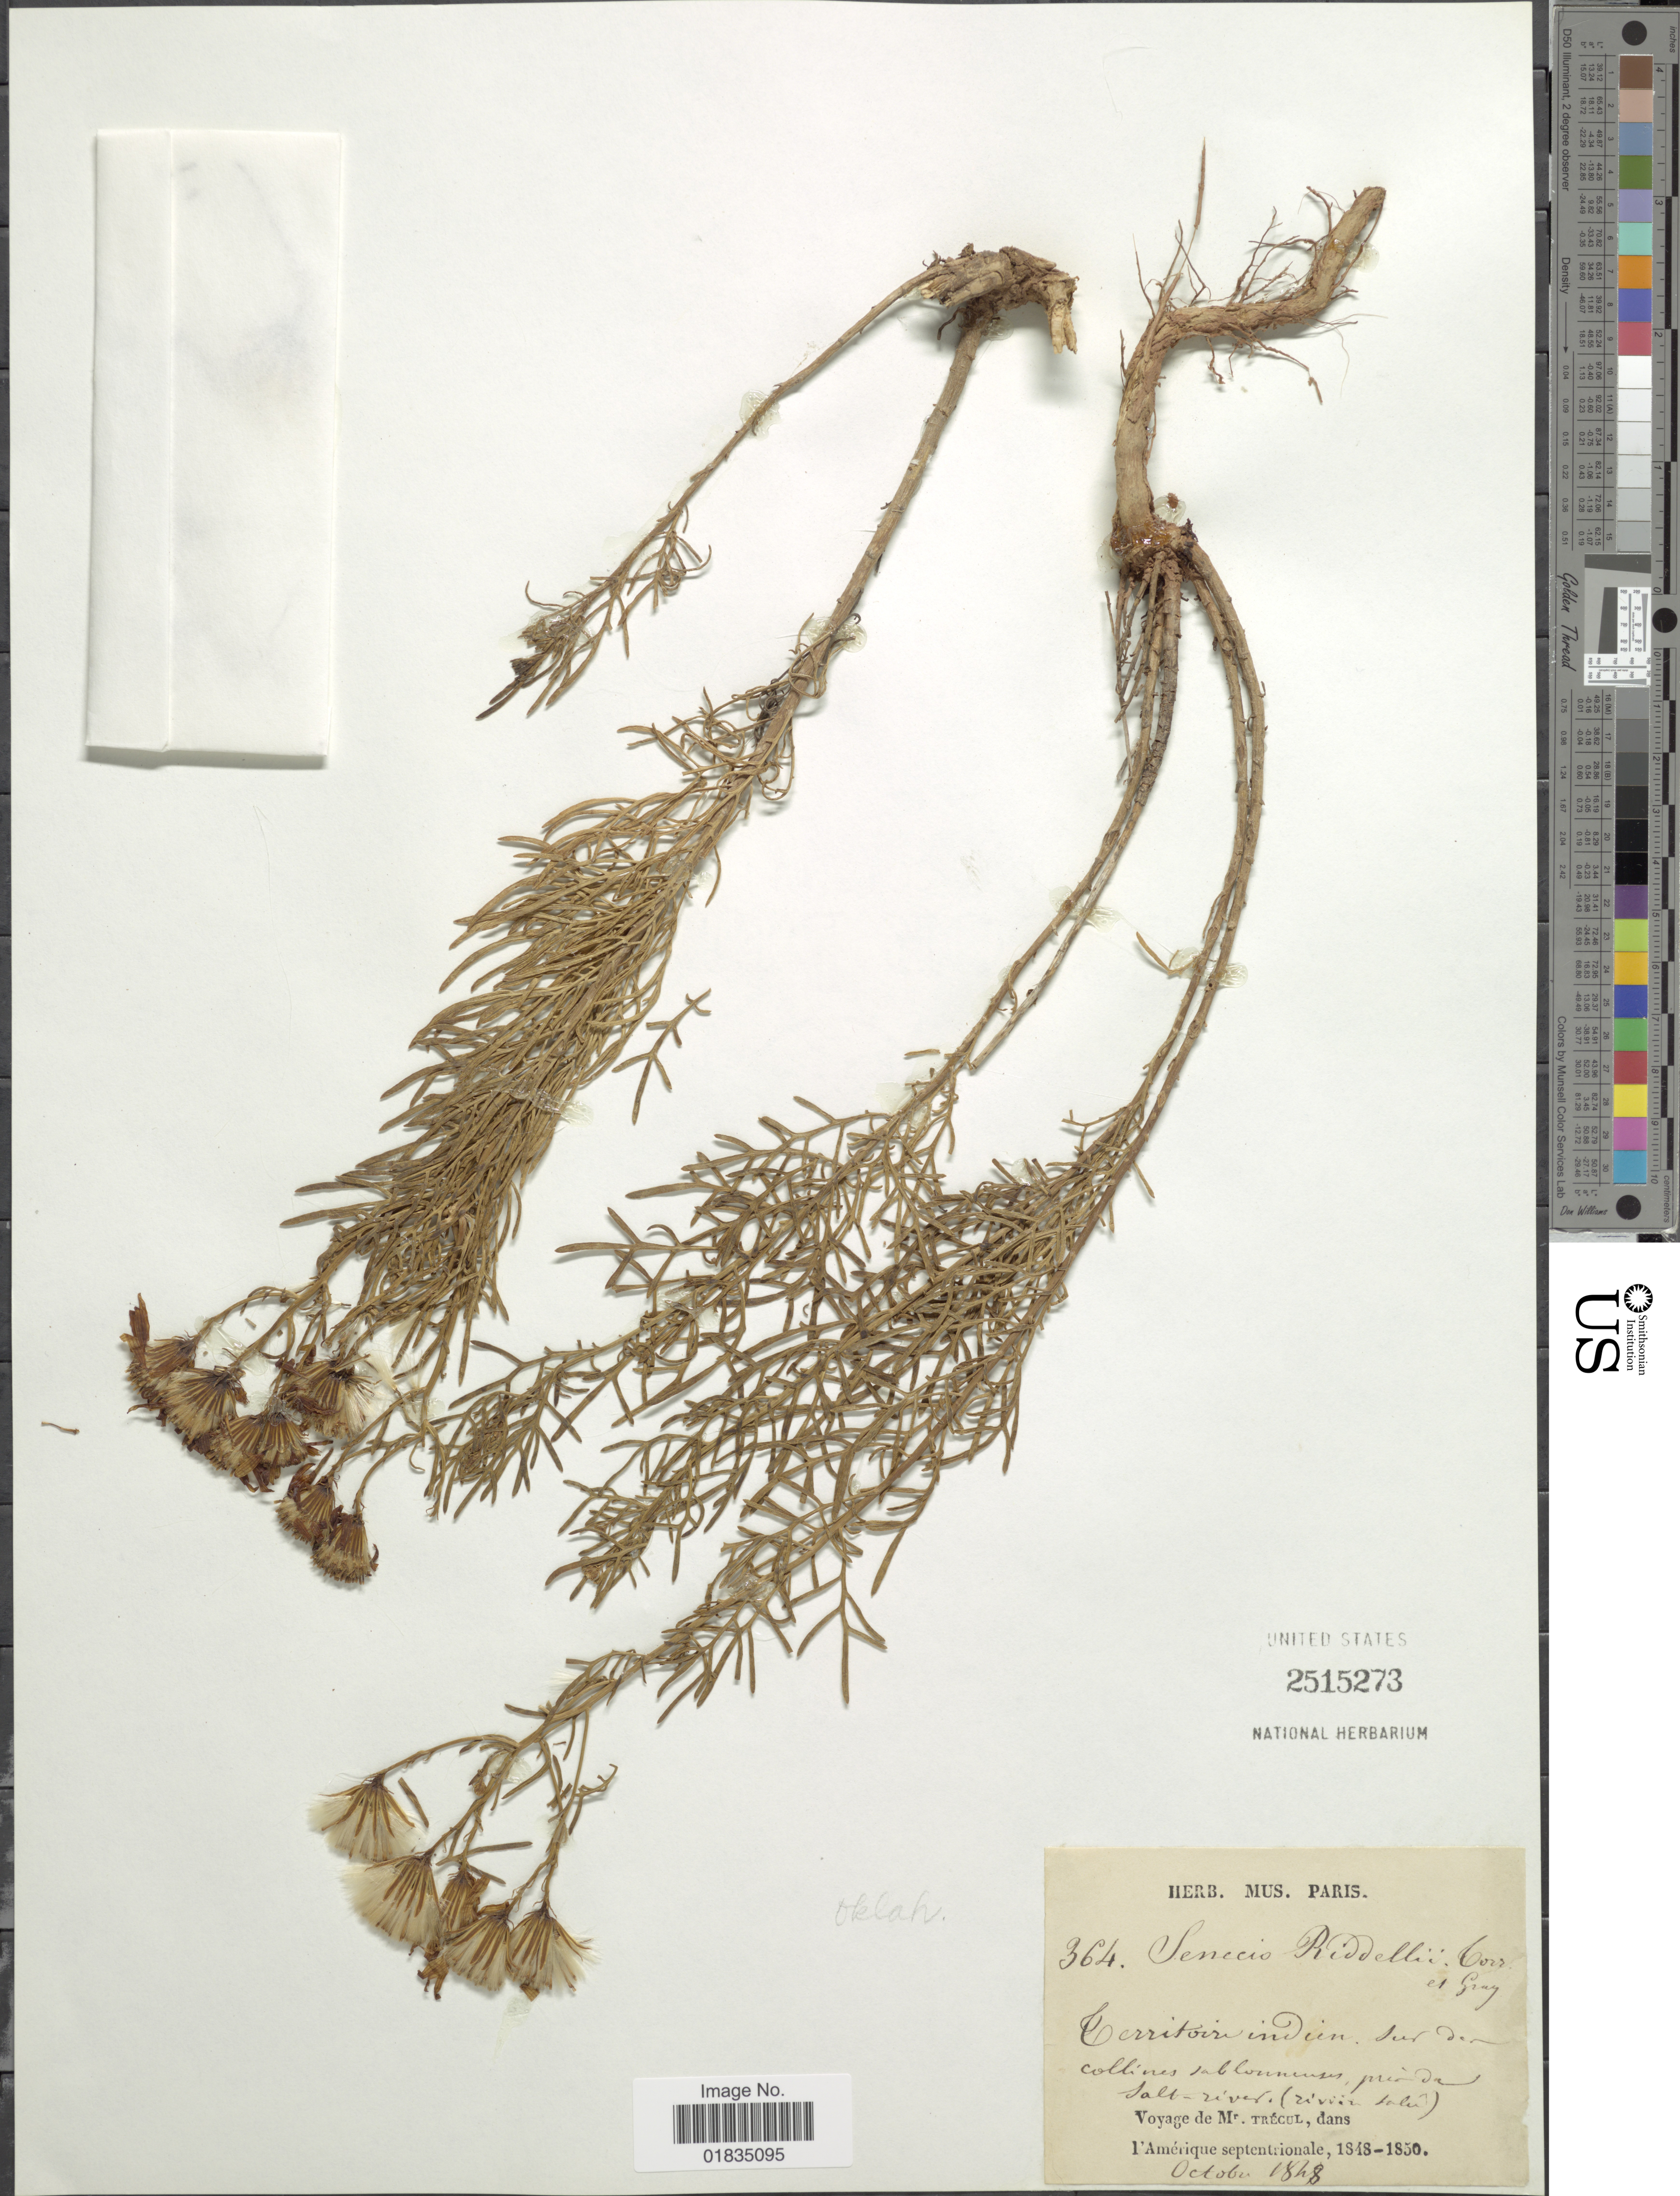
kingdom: Plantae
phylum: Tracheophyta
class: Magnoliopsida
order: Asterales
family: Asteraceae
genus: Senecio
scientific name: Senecio riddellii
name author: Torr. & A. Gray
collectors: A. Trécul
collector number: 364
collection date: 1848-10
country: United States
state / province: Oklahoma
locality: Territoire Indian, sur des collines sablonneuses pres de Salt-river (river Salu)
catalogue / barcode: US 2515273